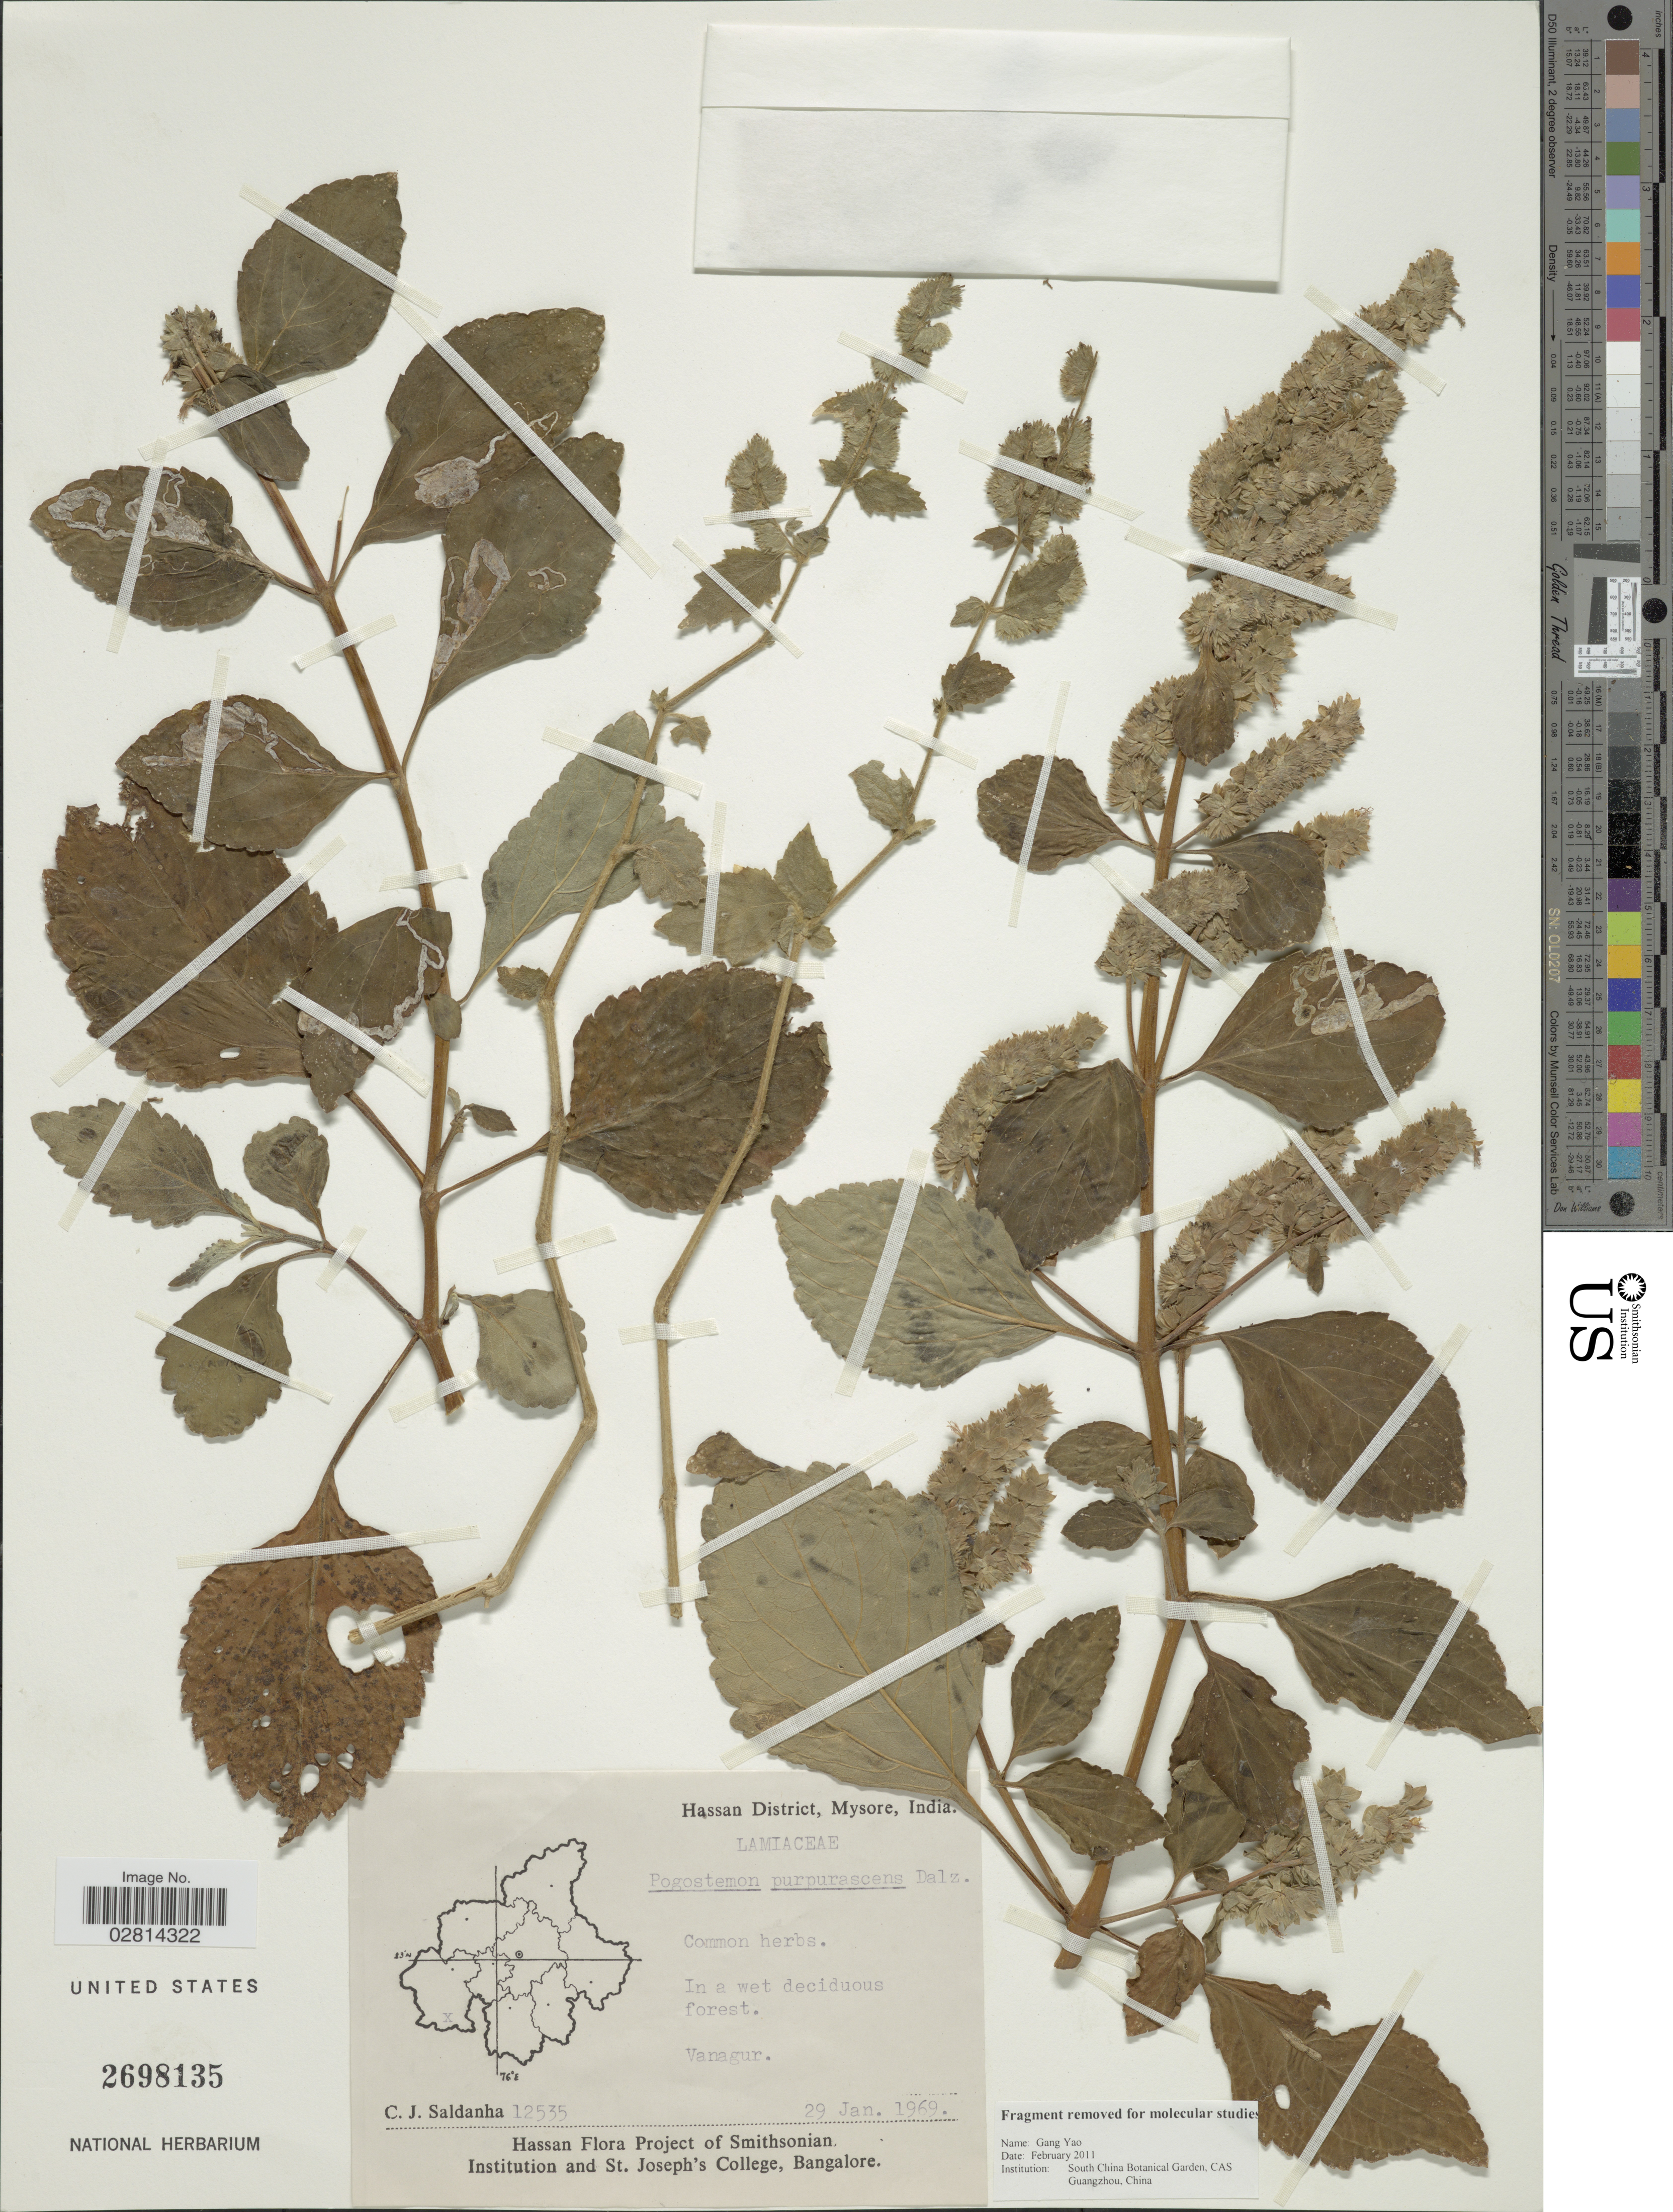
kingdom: Plantae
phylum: Tracheophyta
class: Magnoliopsida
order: Lamiales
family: Lamiaceae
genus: Pogostemon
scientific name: Pogostemon purpurascens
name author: Dalzell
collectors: C. J. Saldanha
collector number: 12535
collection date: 1969-01-29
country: India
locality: Hassan District, Mysore. Vanagur.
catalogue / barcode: US 2698135